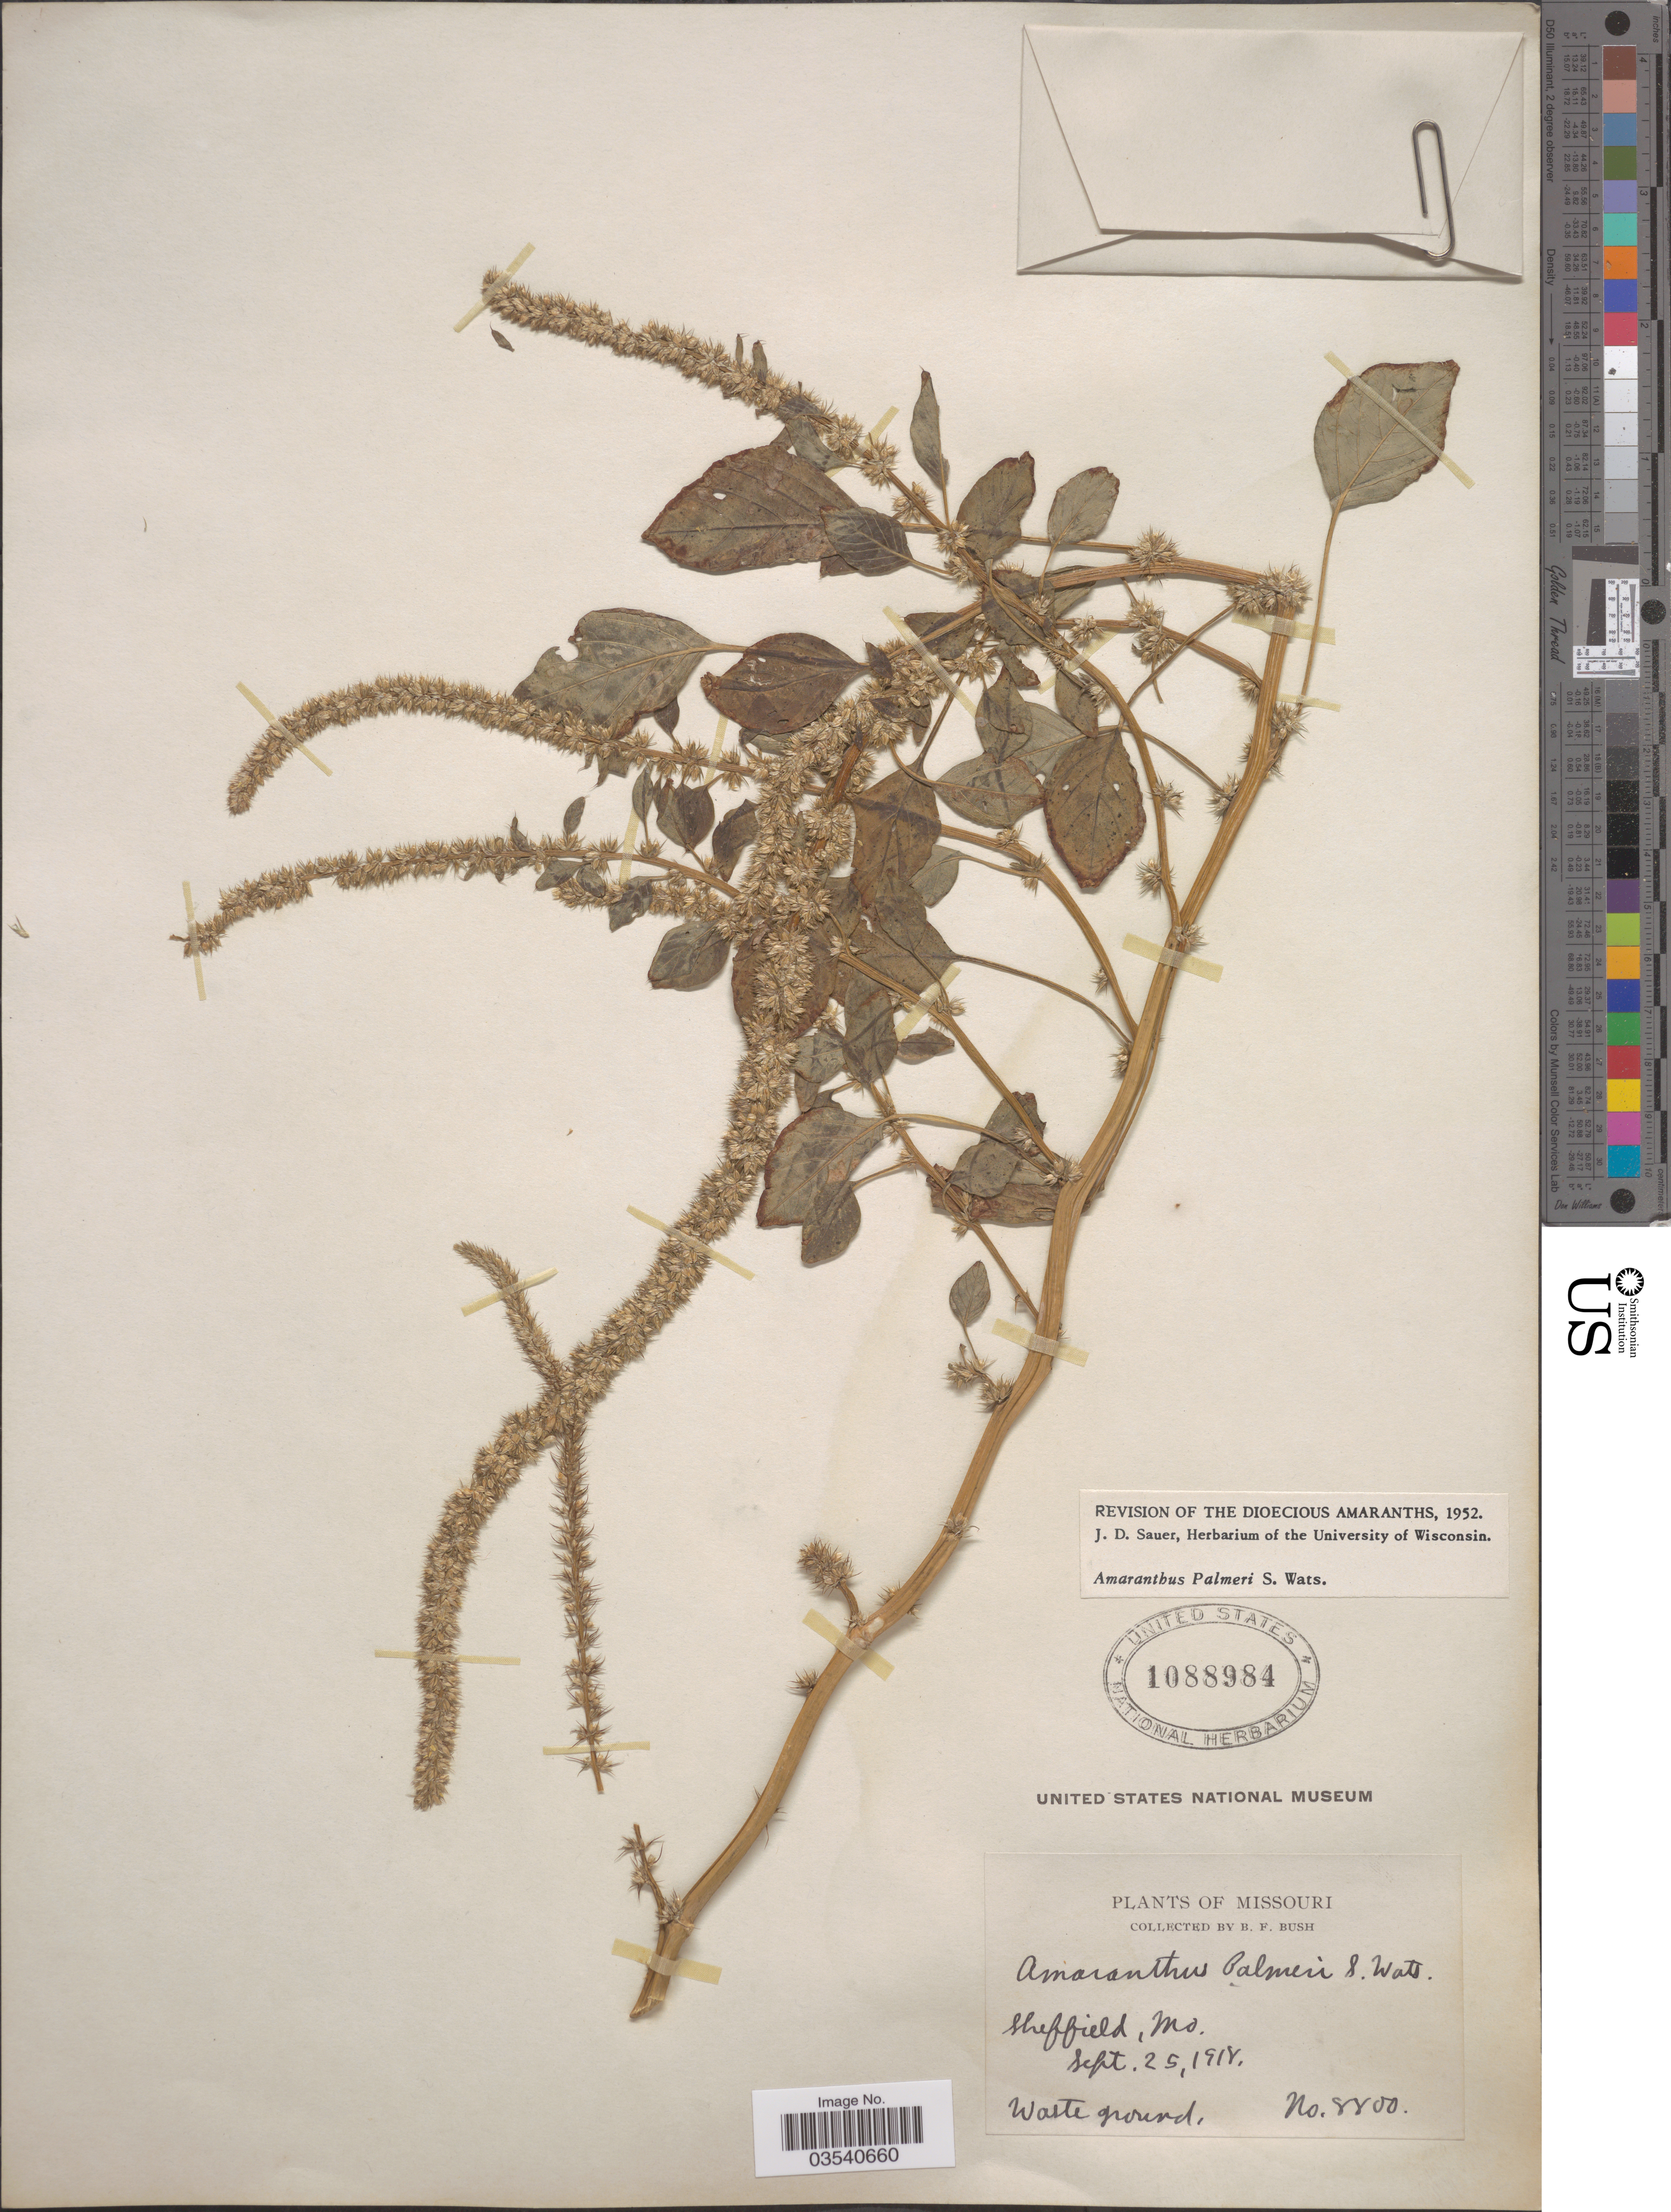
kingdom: Plantae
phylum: Tracheophyta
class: Magnoliopsida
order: Caryophyllales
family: Amaranthaceae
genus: Amaranthus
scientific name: Amaranthus palmeri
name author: S. Watson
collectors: B. F. Bush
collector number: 8800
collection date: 1918-09-25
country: United States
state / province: Missouri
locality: Sheffield.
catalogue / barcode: US 1088984